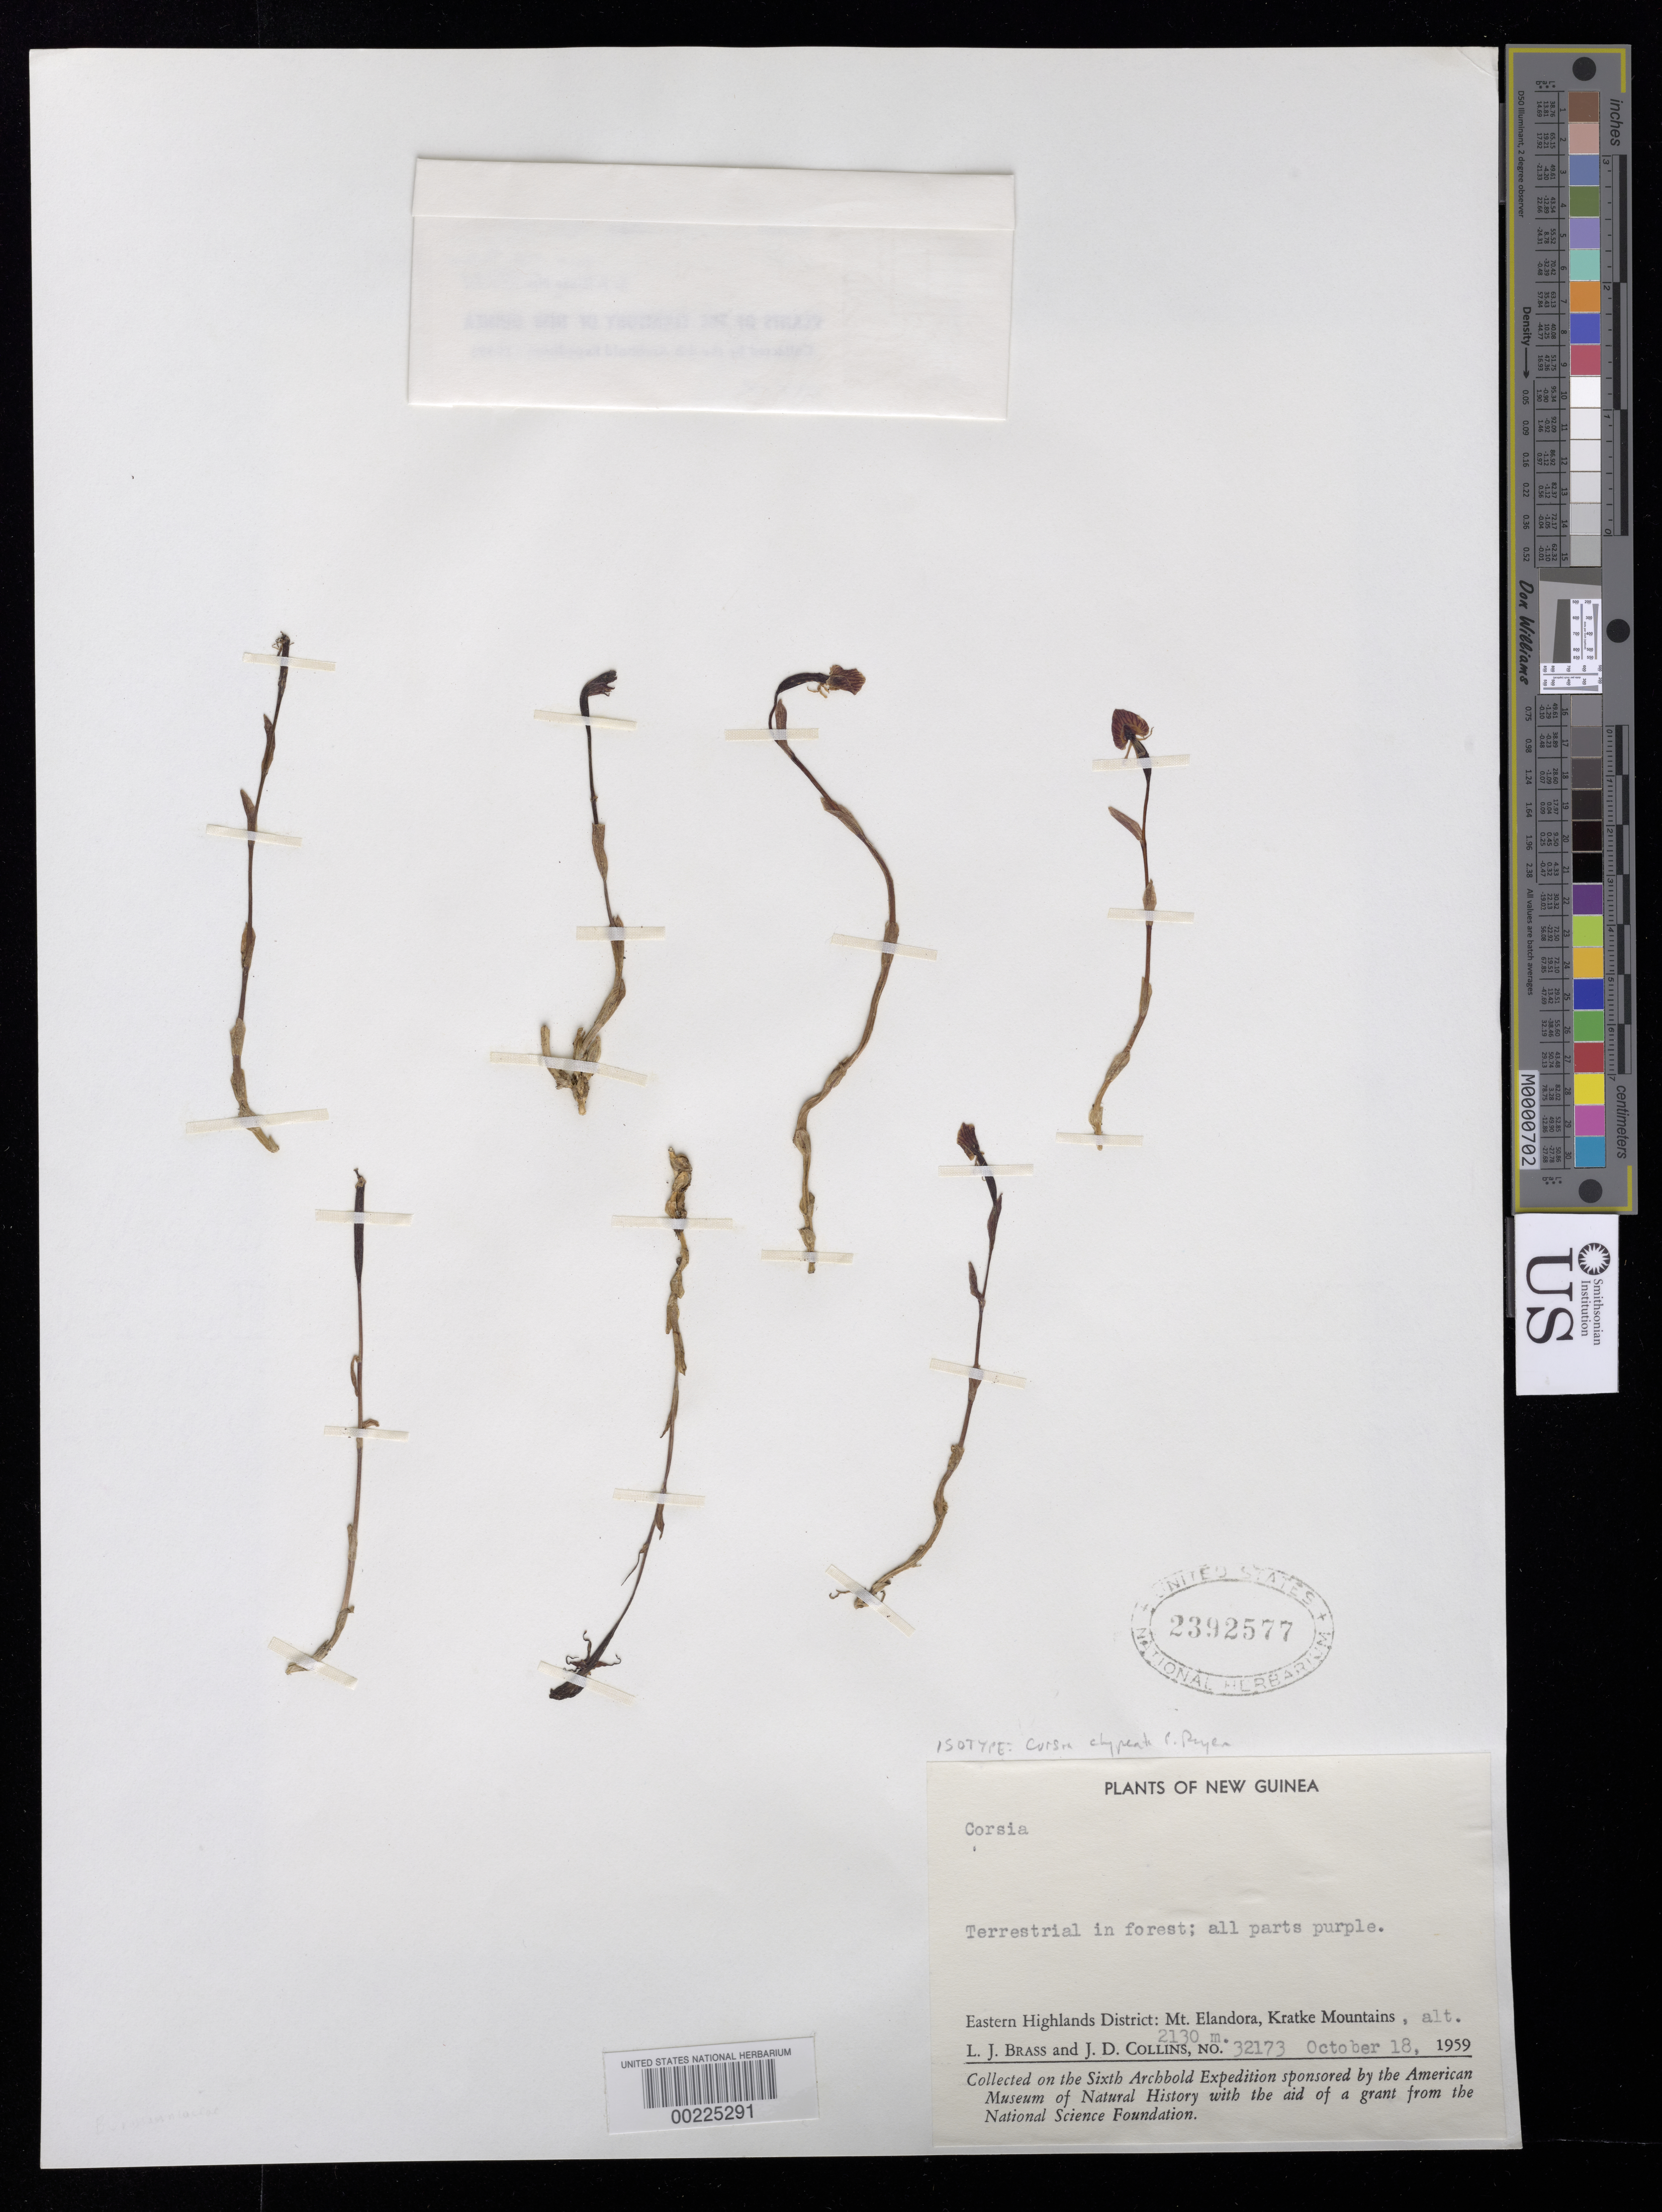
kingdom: Plantae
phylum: Tracheophyta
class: Liliopsida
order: Liliales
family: Corsiaceae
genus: Corsia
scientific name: Corsia clypeata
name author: P. Royen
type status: Isotype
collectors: L. J. Brass & J. Collins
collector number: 32173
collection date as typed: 18 Oct 1959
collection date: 1959-10-18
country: Papua New Guinea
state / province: Eastern Highlands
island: New Guinea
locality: Mt. elandora, kratke mountains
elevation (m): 2130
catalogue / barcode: US 2392577